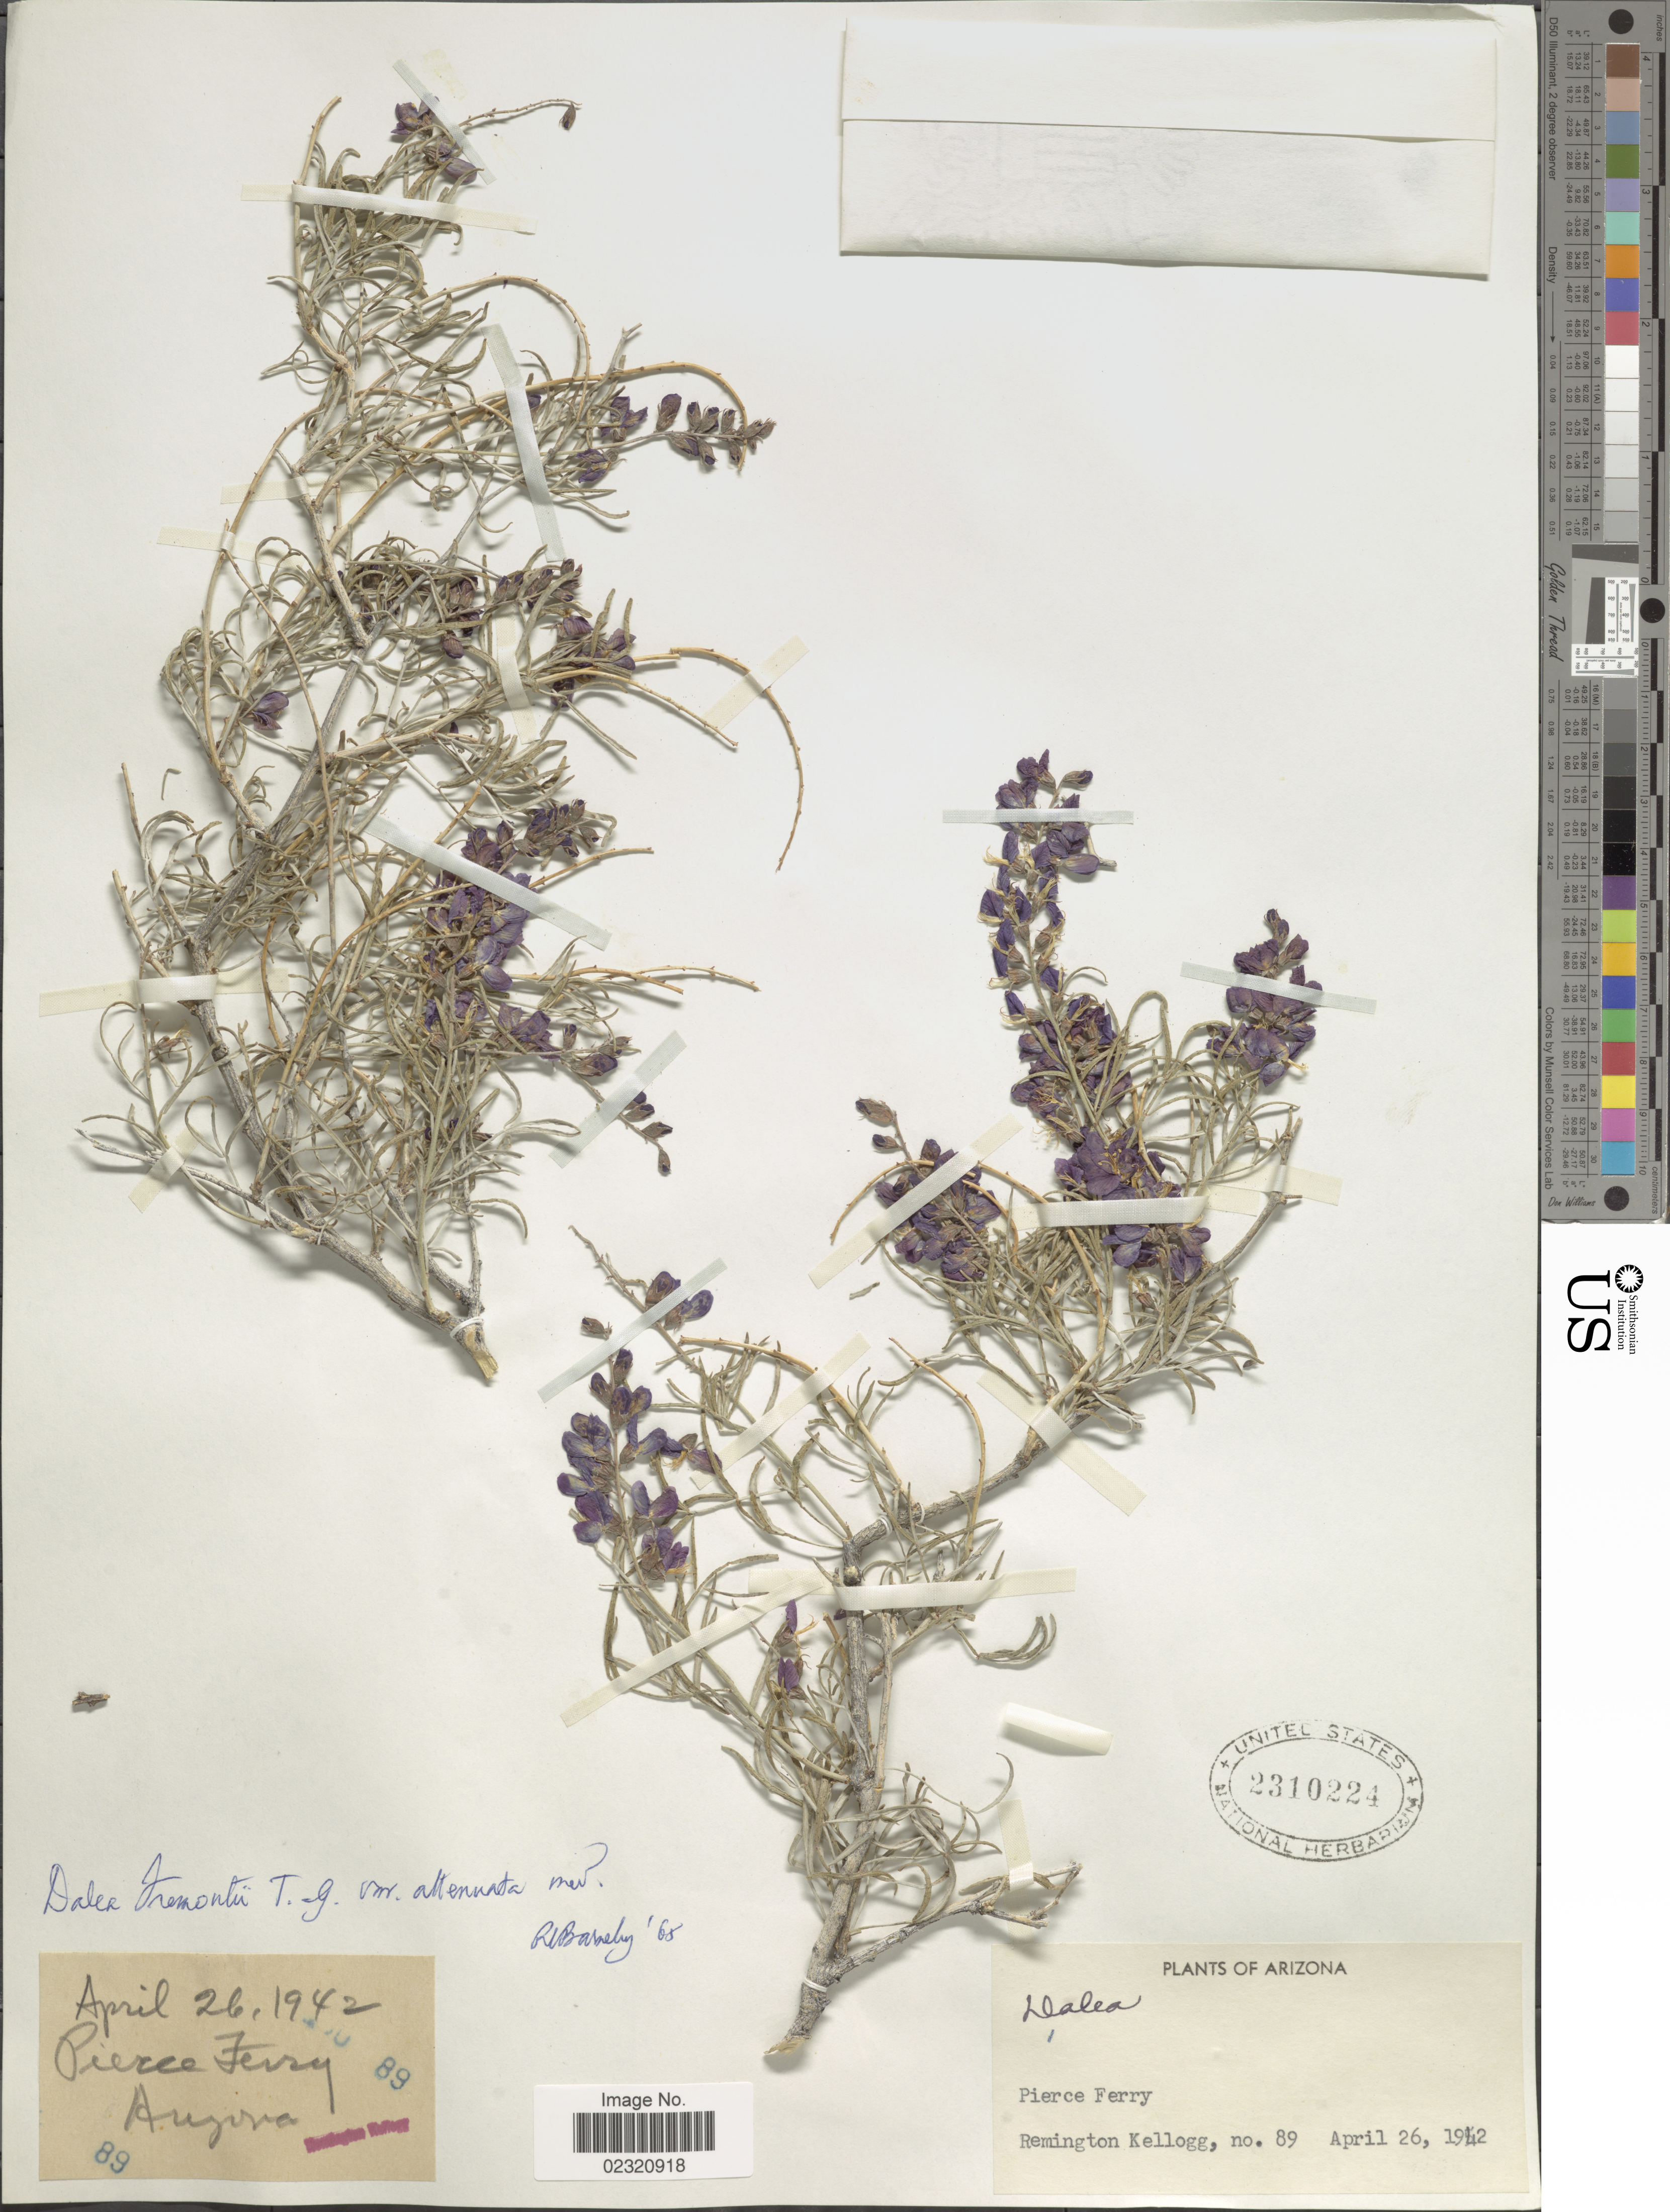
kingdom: Plantae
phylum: Tracheophyta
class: Magnoliopsida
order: Fabales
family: Fabaceae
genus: Psorothamnus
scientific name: Psorothamnus fremontii var. attenuatus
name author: Barneby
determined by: Strong, Mark T., (BOT), Smithsonian Institution - National Museum of Natural History (UNITED STATES)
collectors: R. Kellogg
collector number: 89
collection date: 1942-04-26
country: United States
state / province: Arizona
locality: Pierce Ferry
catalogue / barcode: US 2310224